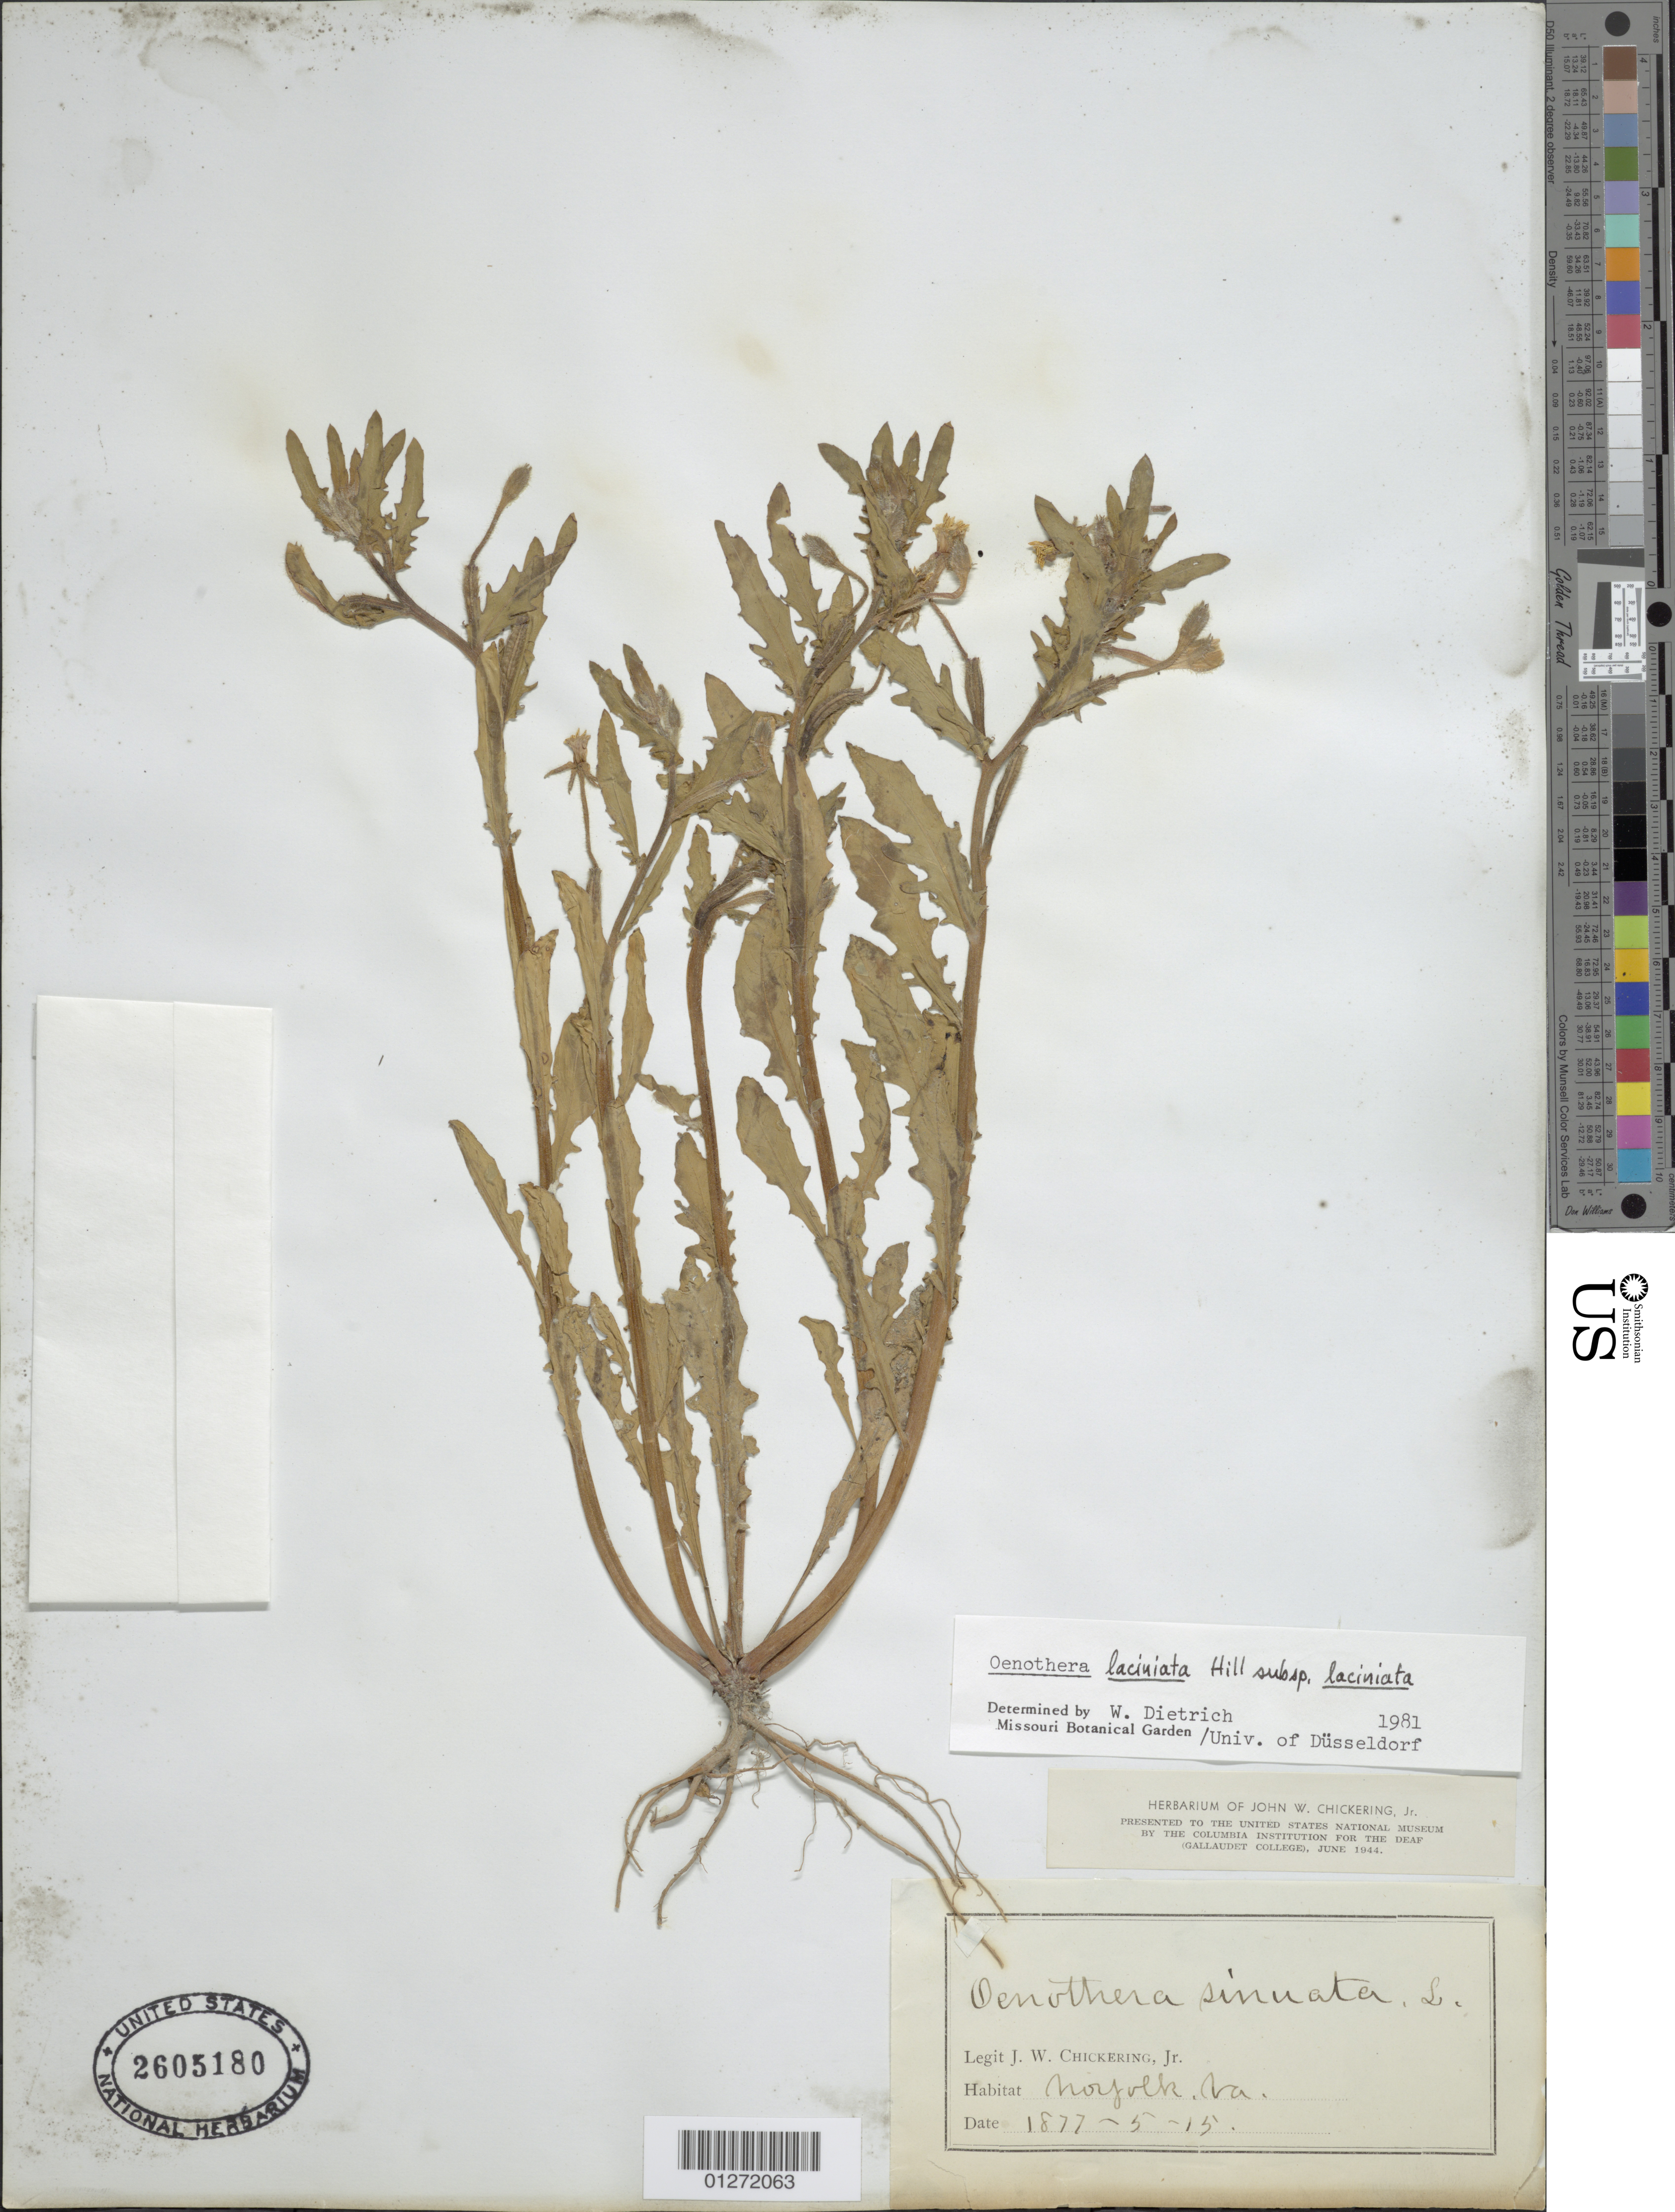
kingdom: Plantae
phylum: Tracheophyta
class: Magnoliopsida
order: Myrtales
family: Onagraceae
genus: Oenothera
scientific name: Oenothera laciniata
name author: Hill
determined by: Dietrich, W.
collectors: J. W. Chickering Jr.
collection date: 1877-05-15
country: United States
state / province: Virginia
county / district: City of Norfolk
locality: Norfolk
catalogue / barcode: US 2605180